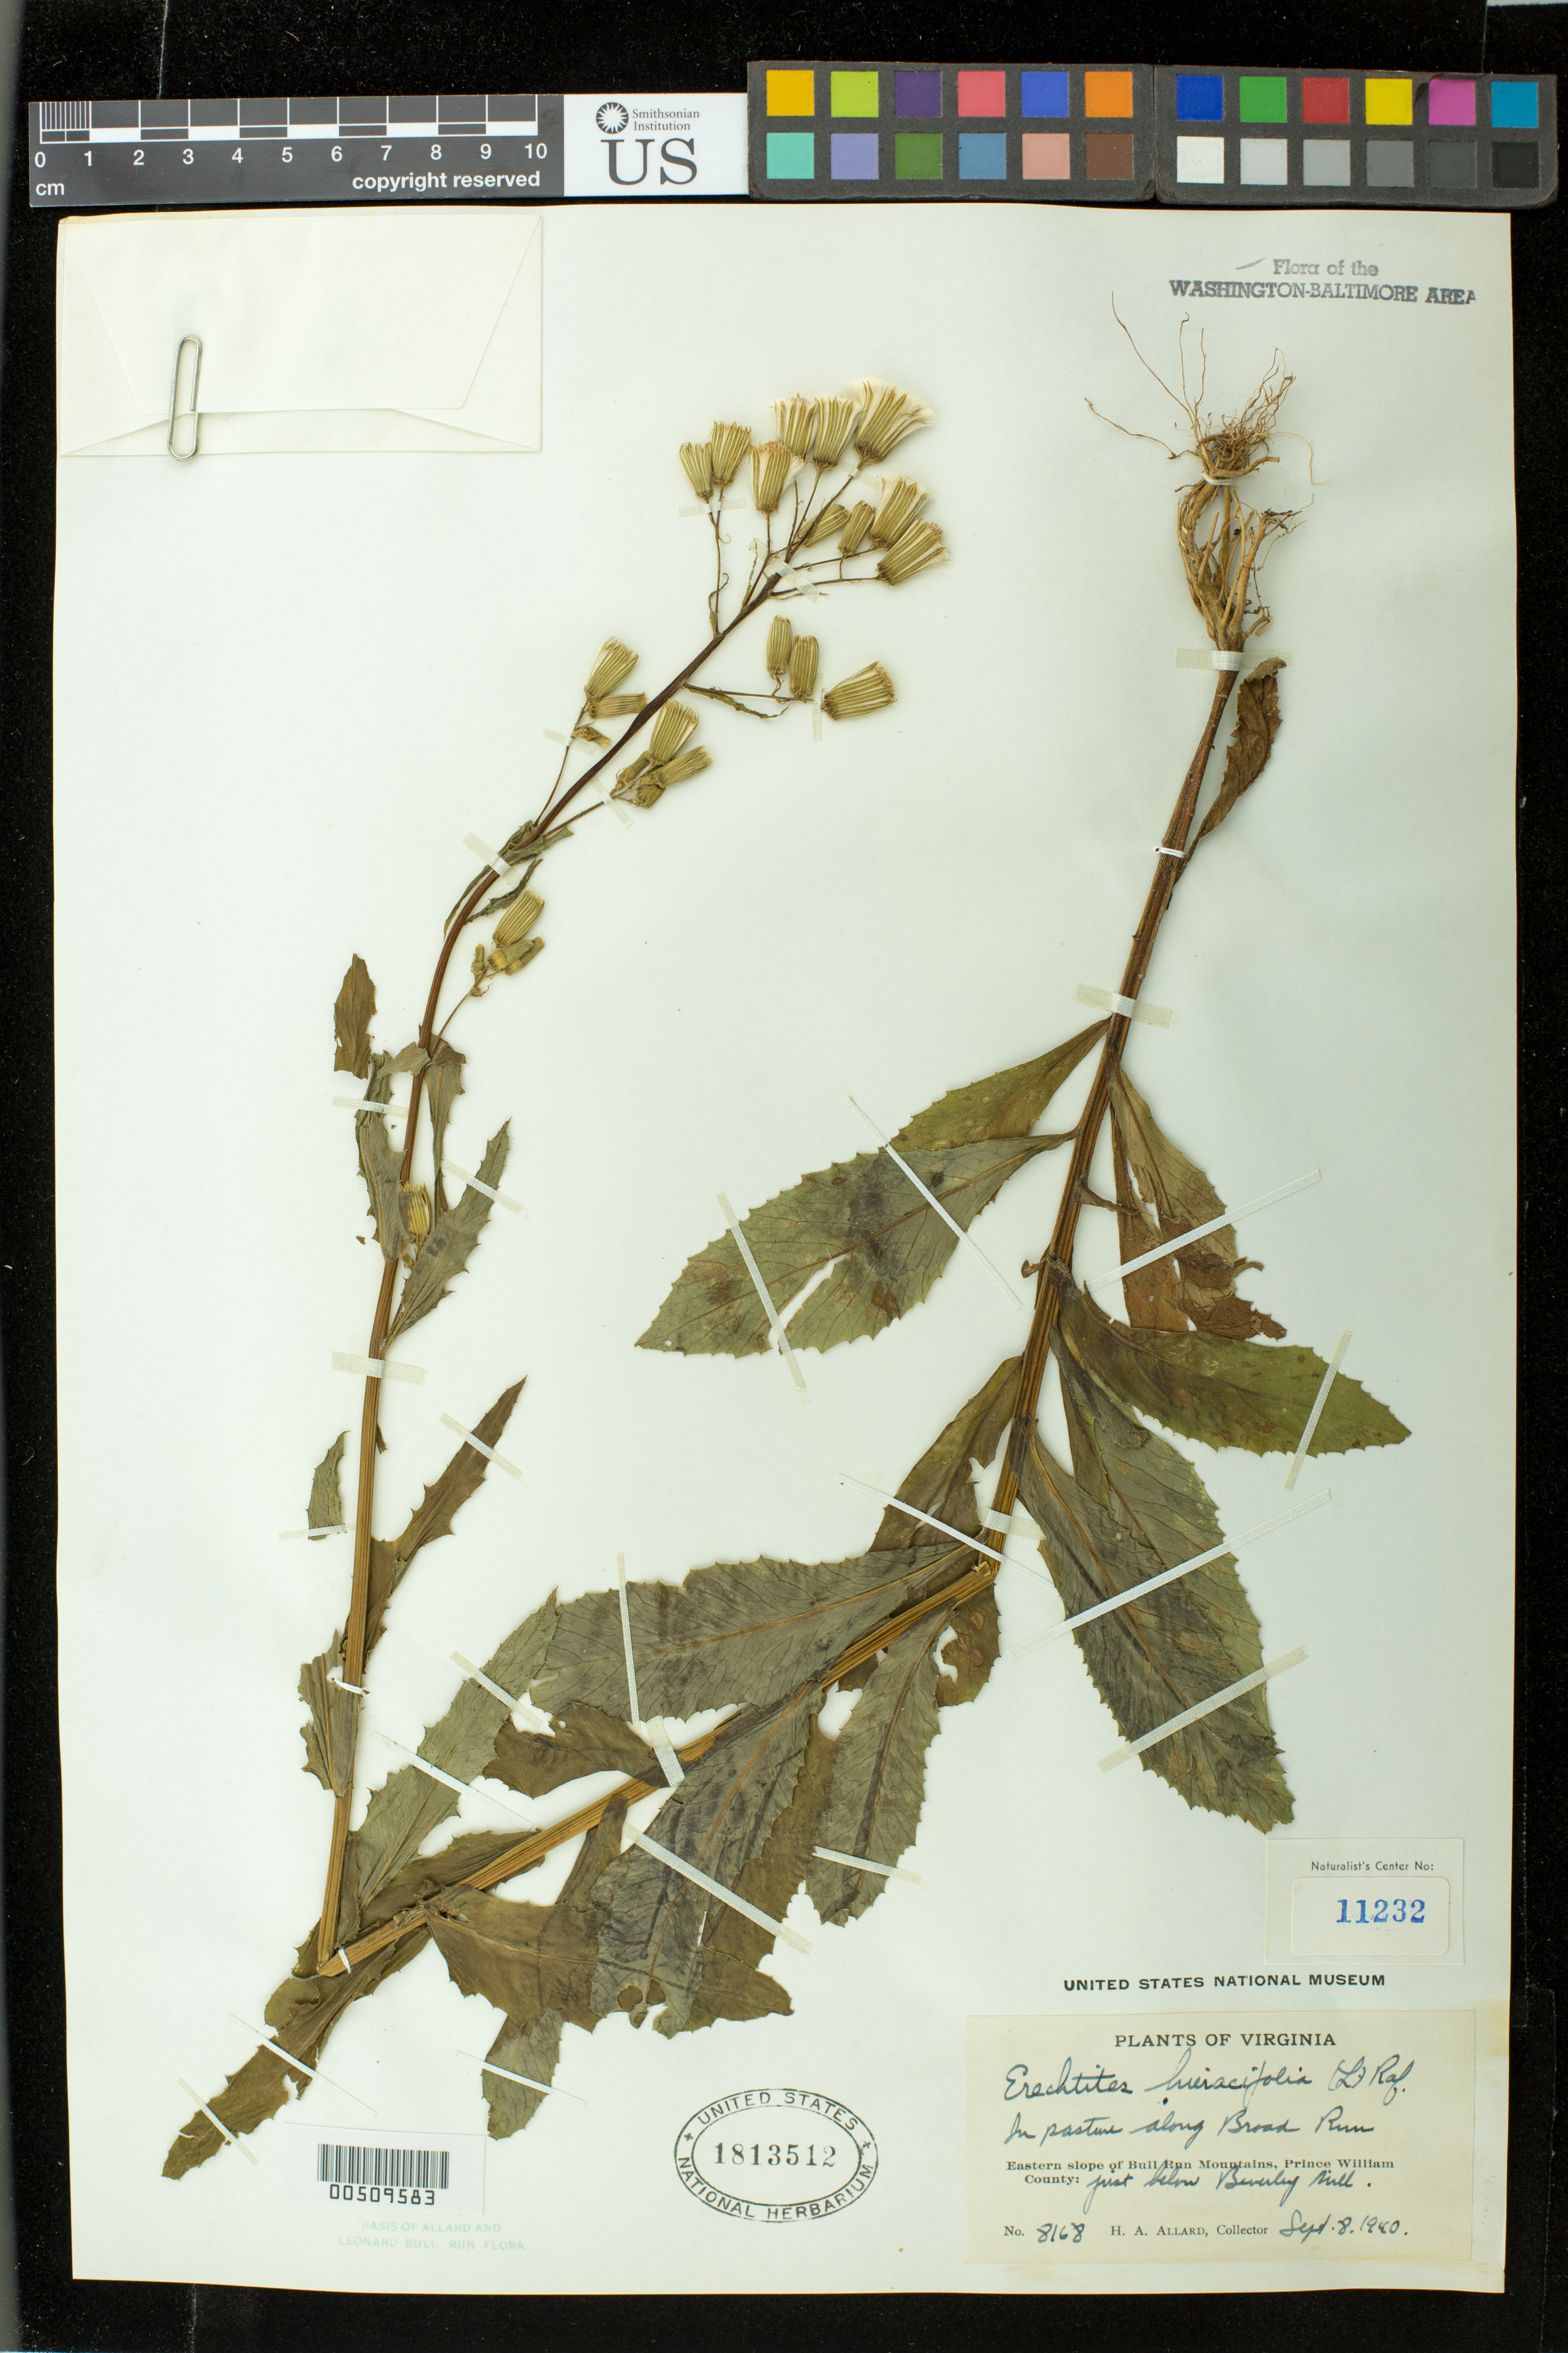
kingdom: Plantae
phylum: Tracheophyta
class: Magnoliopsida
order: Asterales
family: Asteraceae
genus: Erechtites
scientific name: Erechtites hieraciifolius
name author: (L.) Raf. ex DC.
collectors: H. A. Allard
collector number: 8168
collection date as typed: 08 Sep 1940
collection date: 1940-09-08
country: United States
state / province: Virginia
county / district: Prince William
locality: Bull Run Mts., just below Beverley Mill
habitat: in pasture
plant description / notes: Specimens returned from Naturalist Center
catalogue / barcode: US 1813512